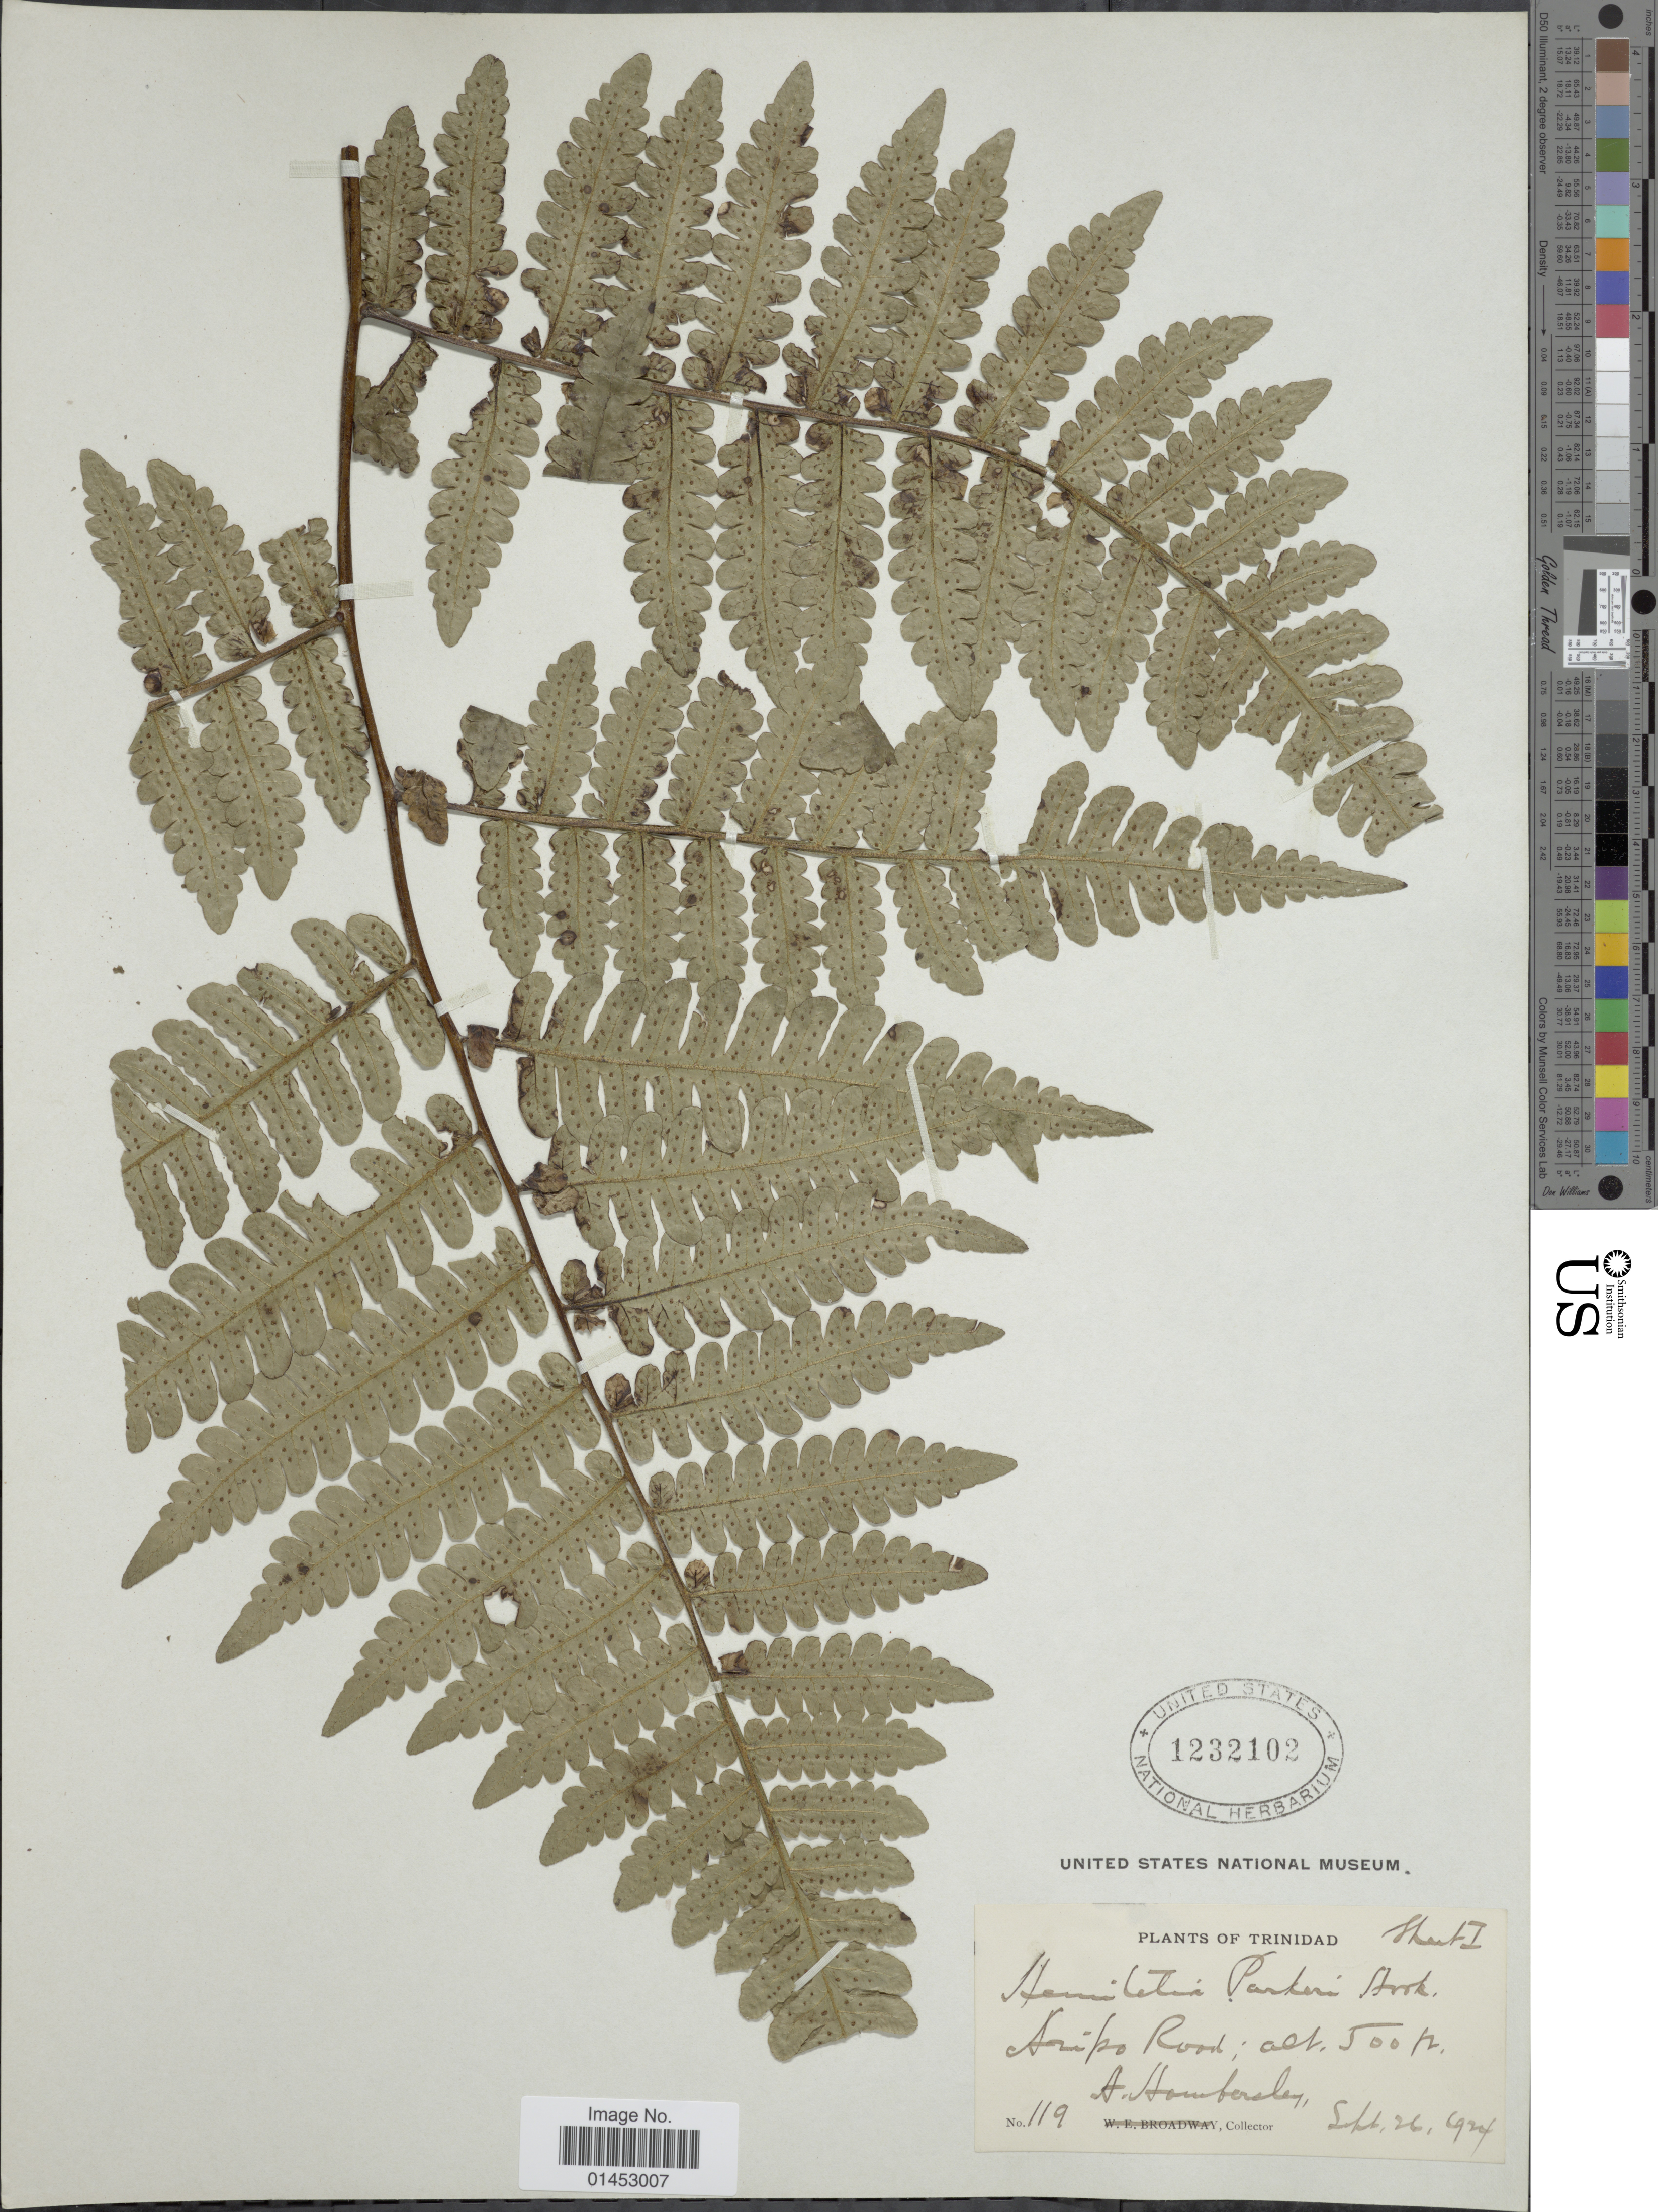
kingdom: Plantae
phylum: Tracheophyta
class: Polypodiopsida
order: Cyatheales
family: Cyatheaceae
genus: Cyathea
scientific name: Cyathea surinamensis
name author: (Miq.) Domin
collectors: A. Hombersley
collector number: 119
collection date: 1924-09-26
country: Trinidad and Tobago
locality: Trinidad, Aripo Road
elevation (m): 152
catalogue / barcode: US 1232102